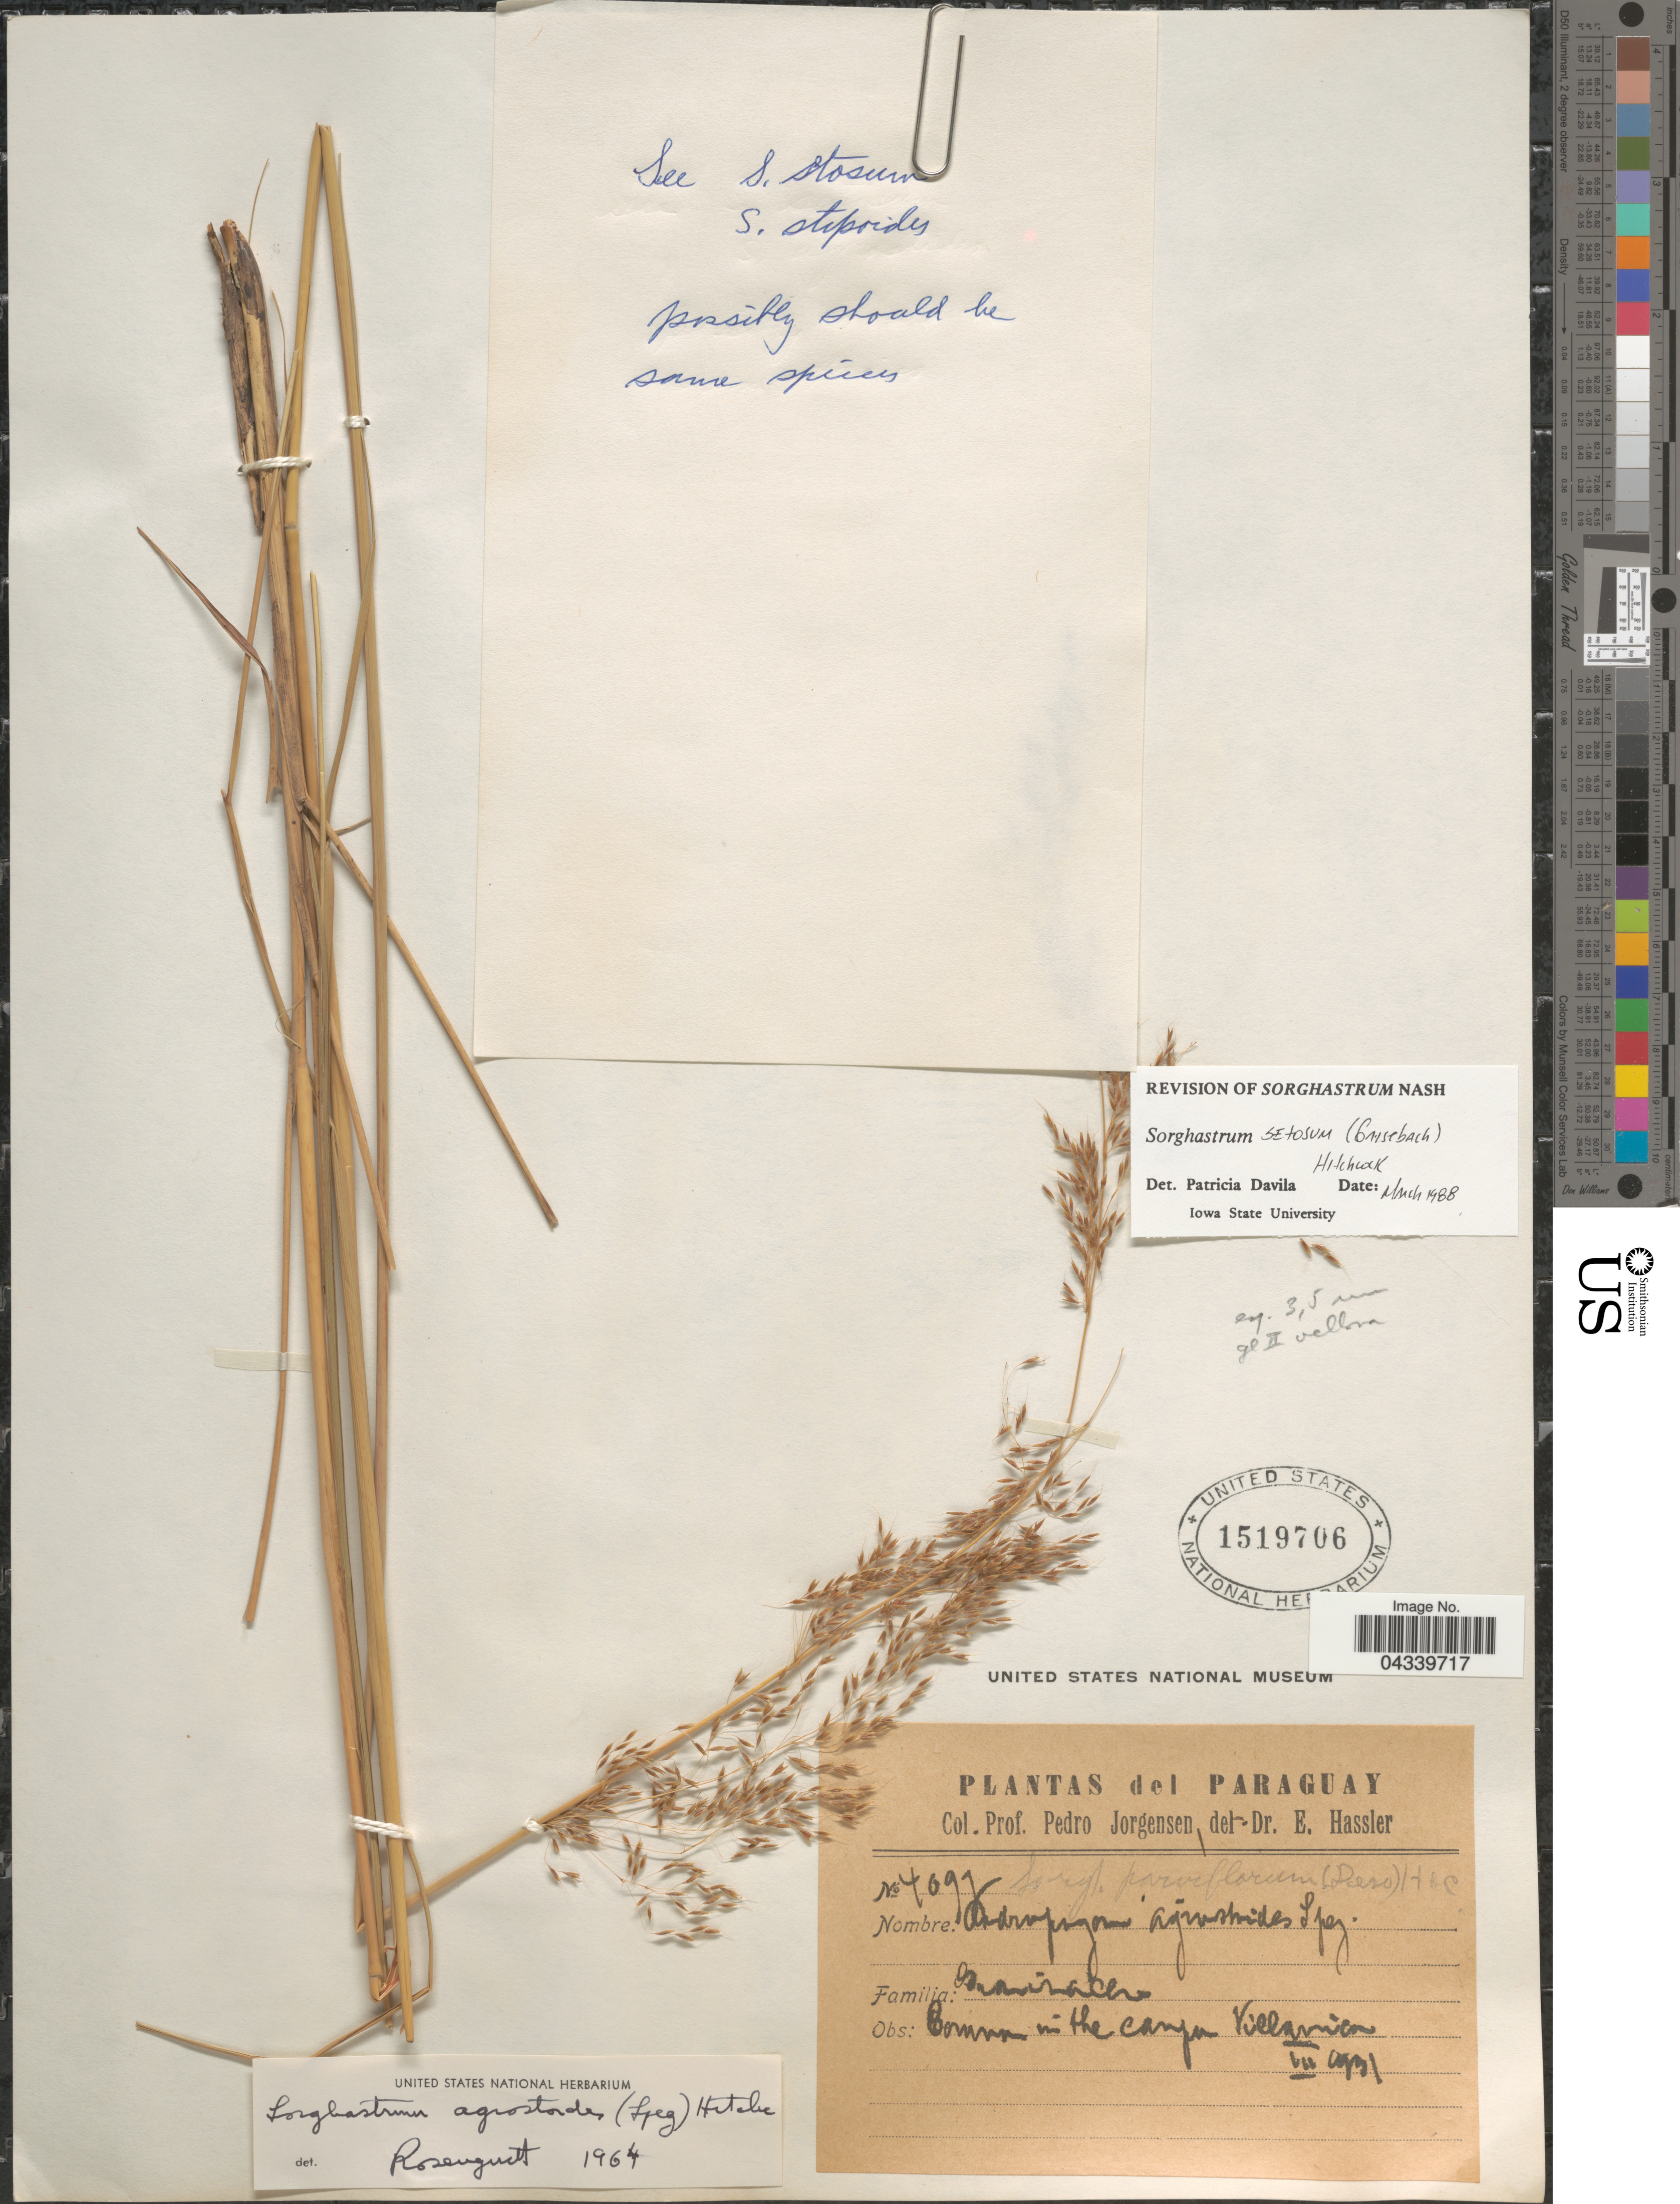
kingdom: Plantae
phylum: Tracheophyta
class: Liliopsida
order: Poales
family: Poaceae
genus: Sorghastrum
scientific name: Sorghastrum setosum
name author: (Griseb.) Hitchc.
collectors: P. Jörgensen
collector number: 4097*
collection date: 1931-03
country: Paraguay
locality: Comun in the campo Villarrica.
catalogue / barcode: US 1519706